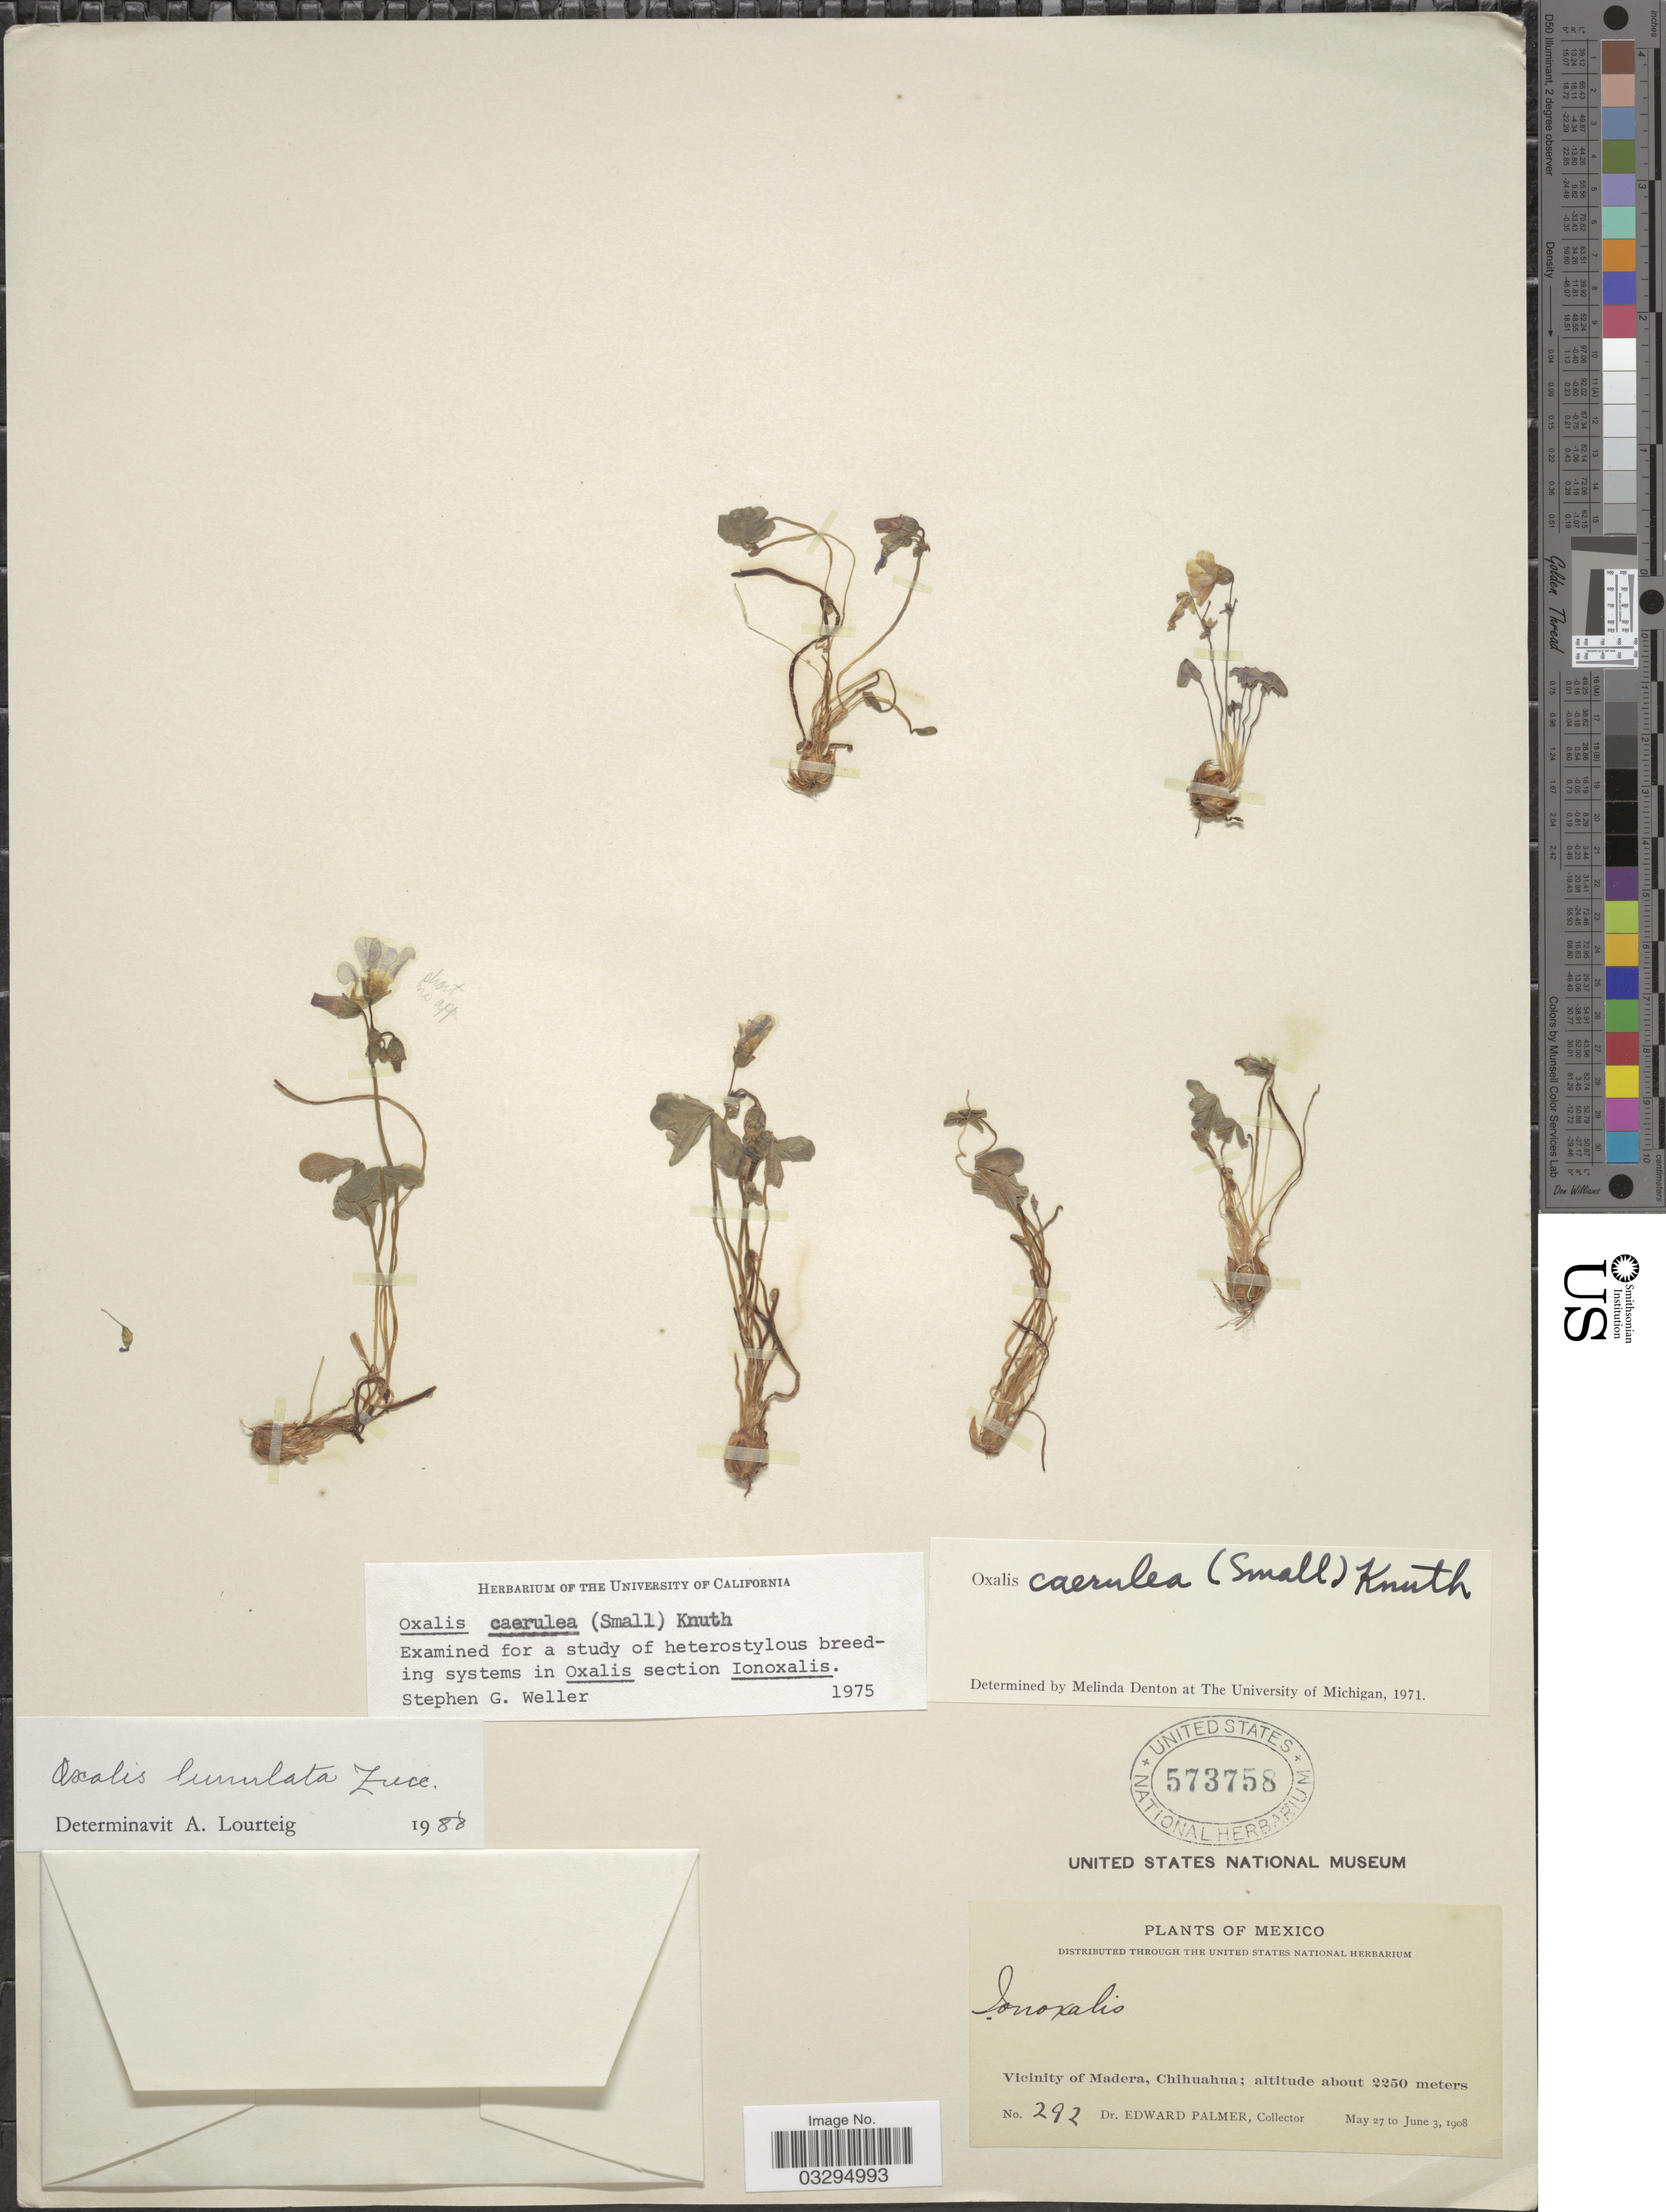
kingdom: Plantae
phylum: Tracheophyta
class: Magnoliopsida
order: Oxalidales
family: Oxalidaceae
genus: Oxalis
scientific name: Oxalis lunulata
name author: Zucc.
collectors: E. Palmer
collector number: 292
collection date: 1908-05-27/1908-06-03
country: Mexico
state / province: Chihuahua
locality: Vicinity of Madera, Chihuahua.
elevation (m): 2250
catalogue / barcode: US 573758